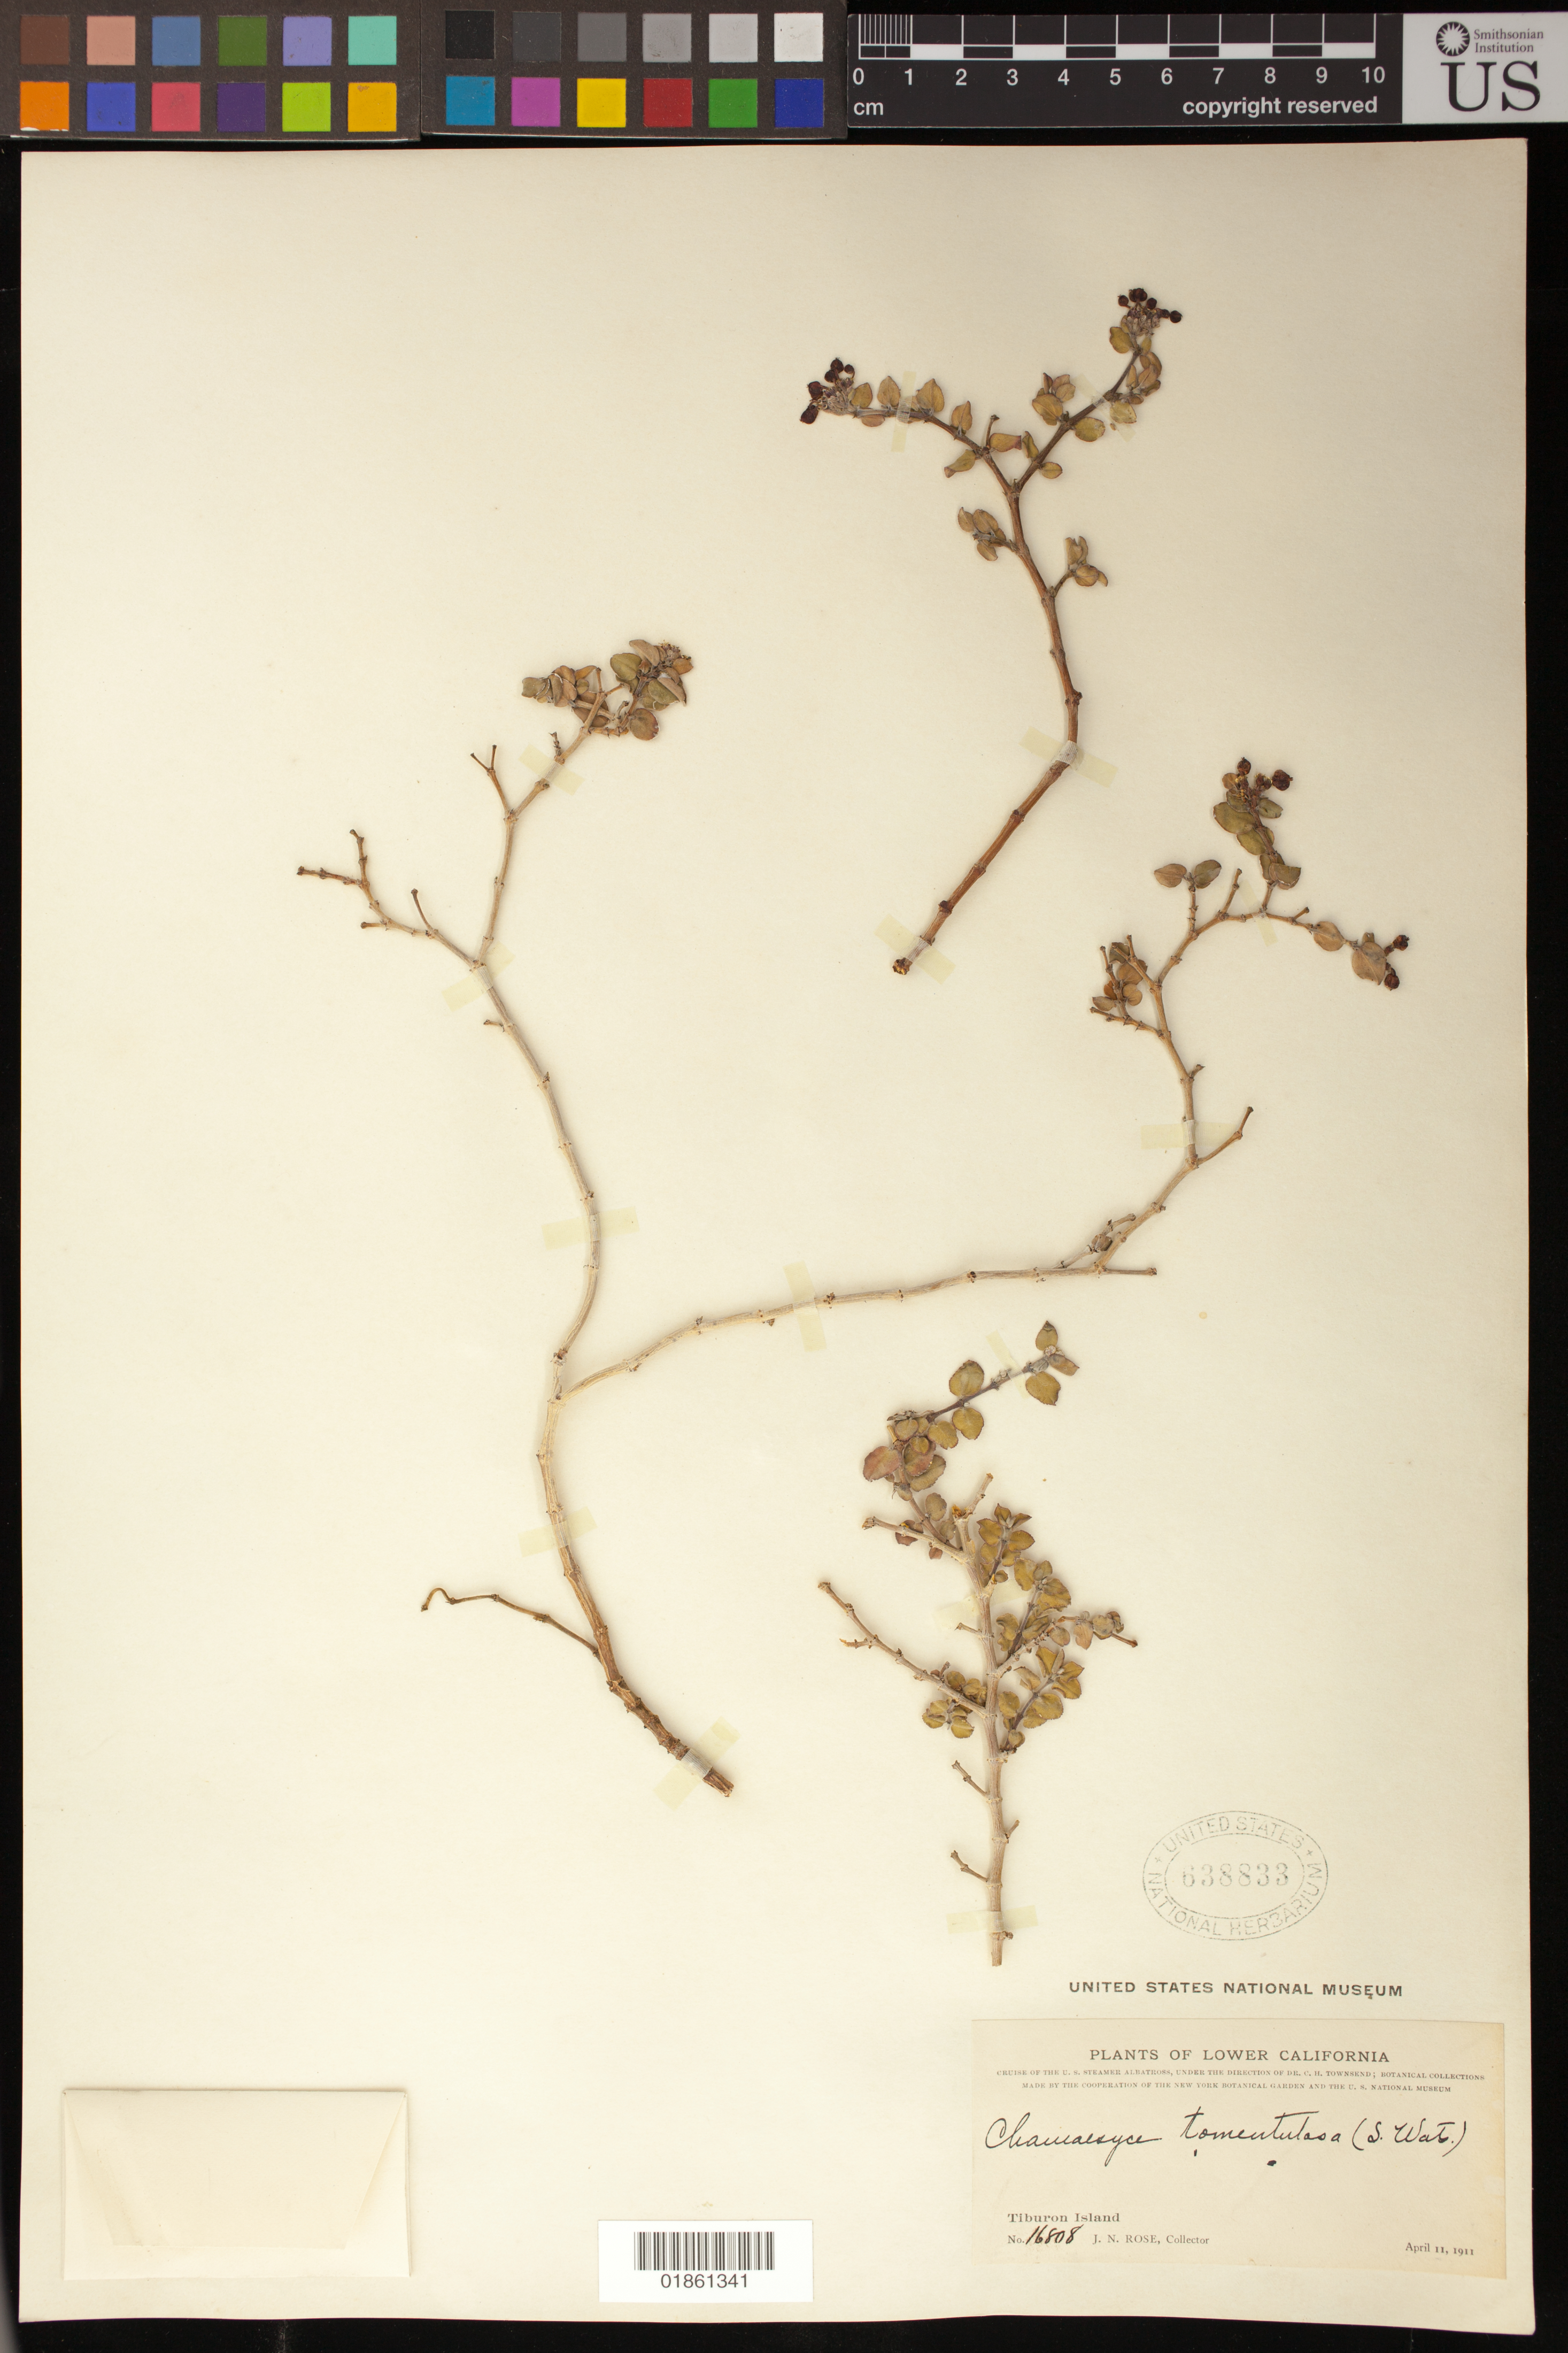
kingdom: Plantae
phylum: Tracheophyta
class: Magnoliopsida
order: Malpighiales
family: Euphorbiaceae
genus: Euphorbia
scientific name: Euphorbia tomentulosa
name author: S. Watson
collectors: J. N. Rose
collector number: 16808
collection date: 1911-04-11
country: Mexico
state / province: Sonora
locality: Tiburon Island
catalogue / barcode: US 638833